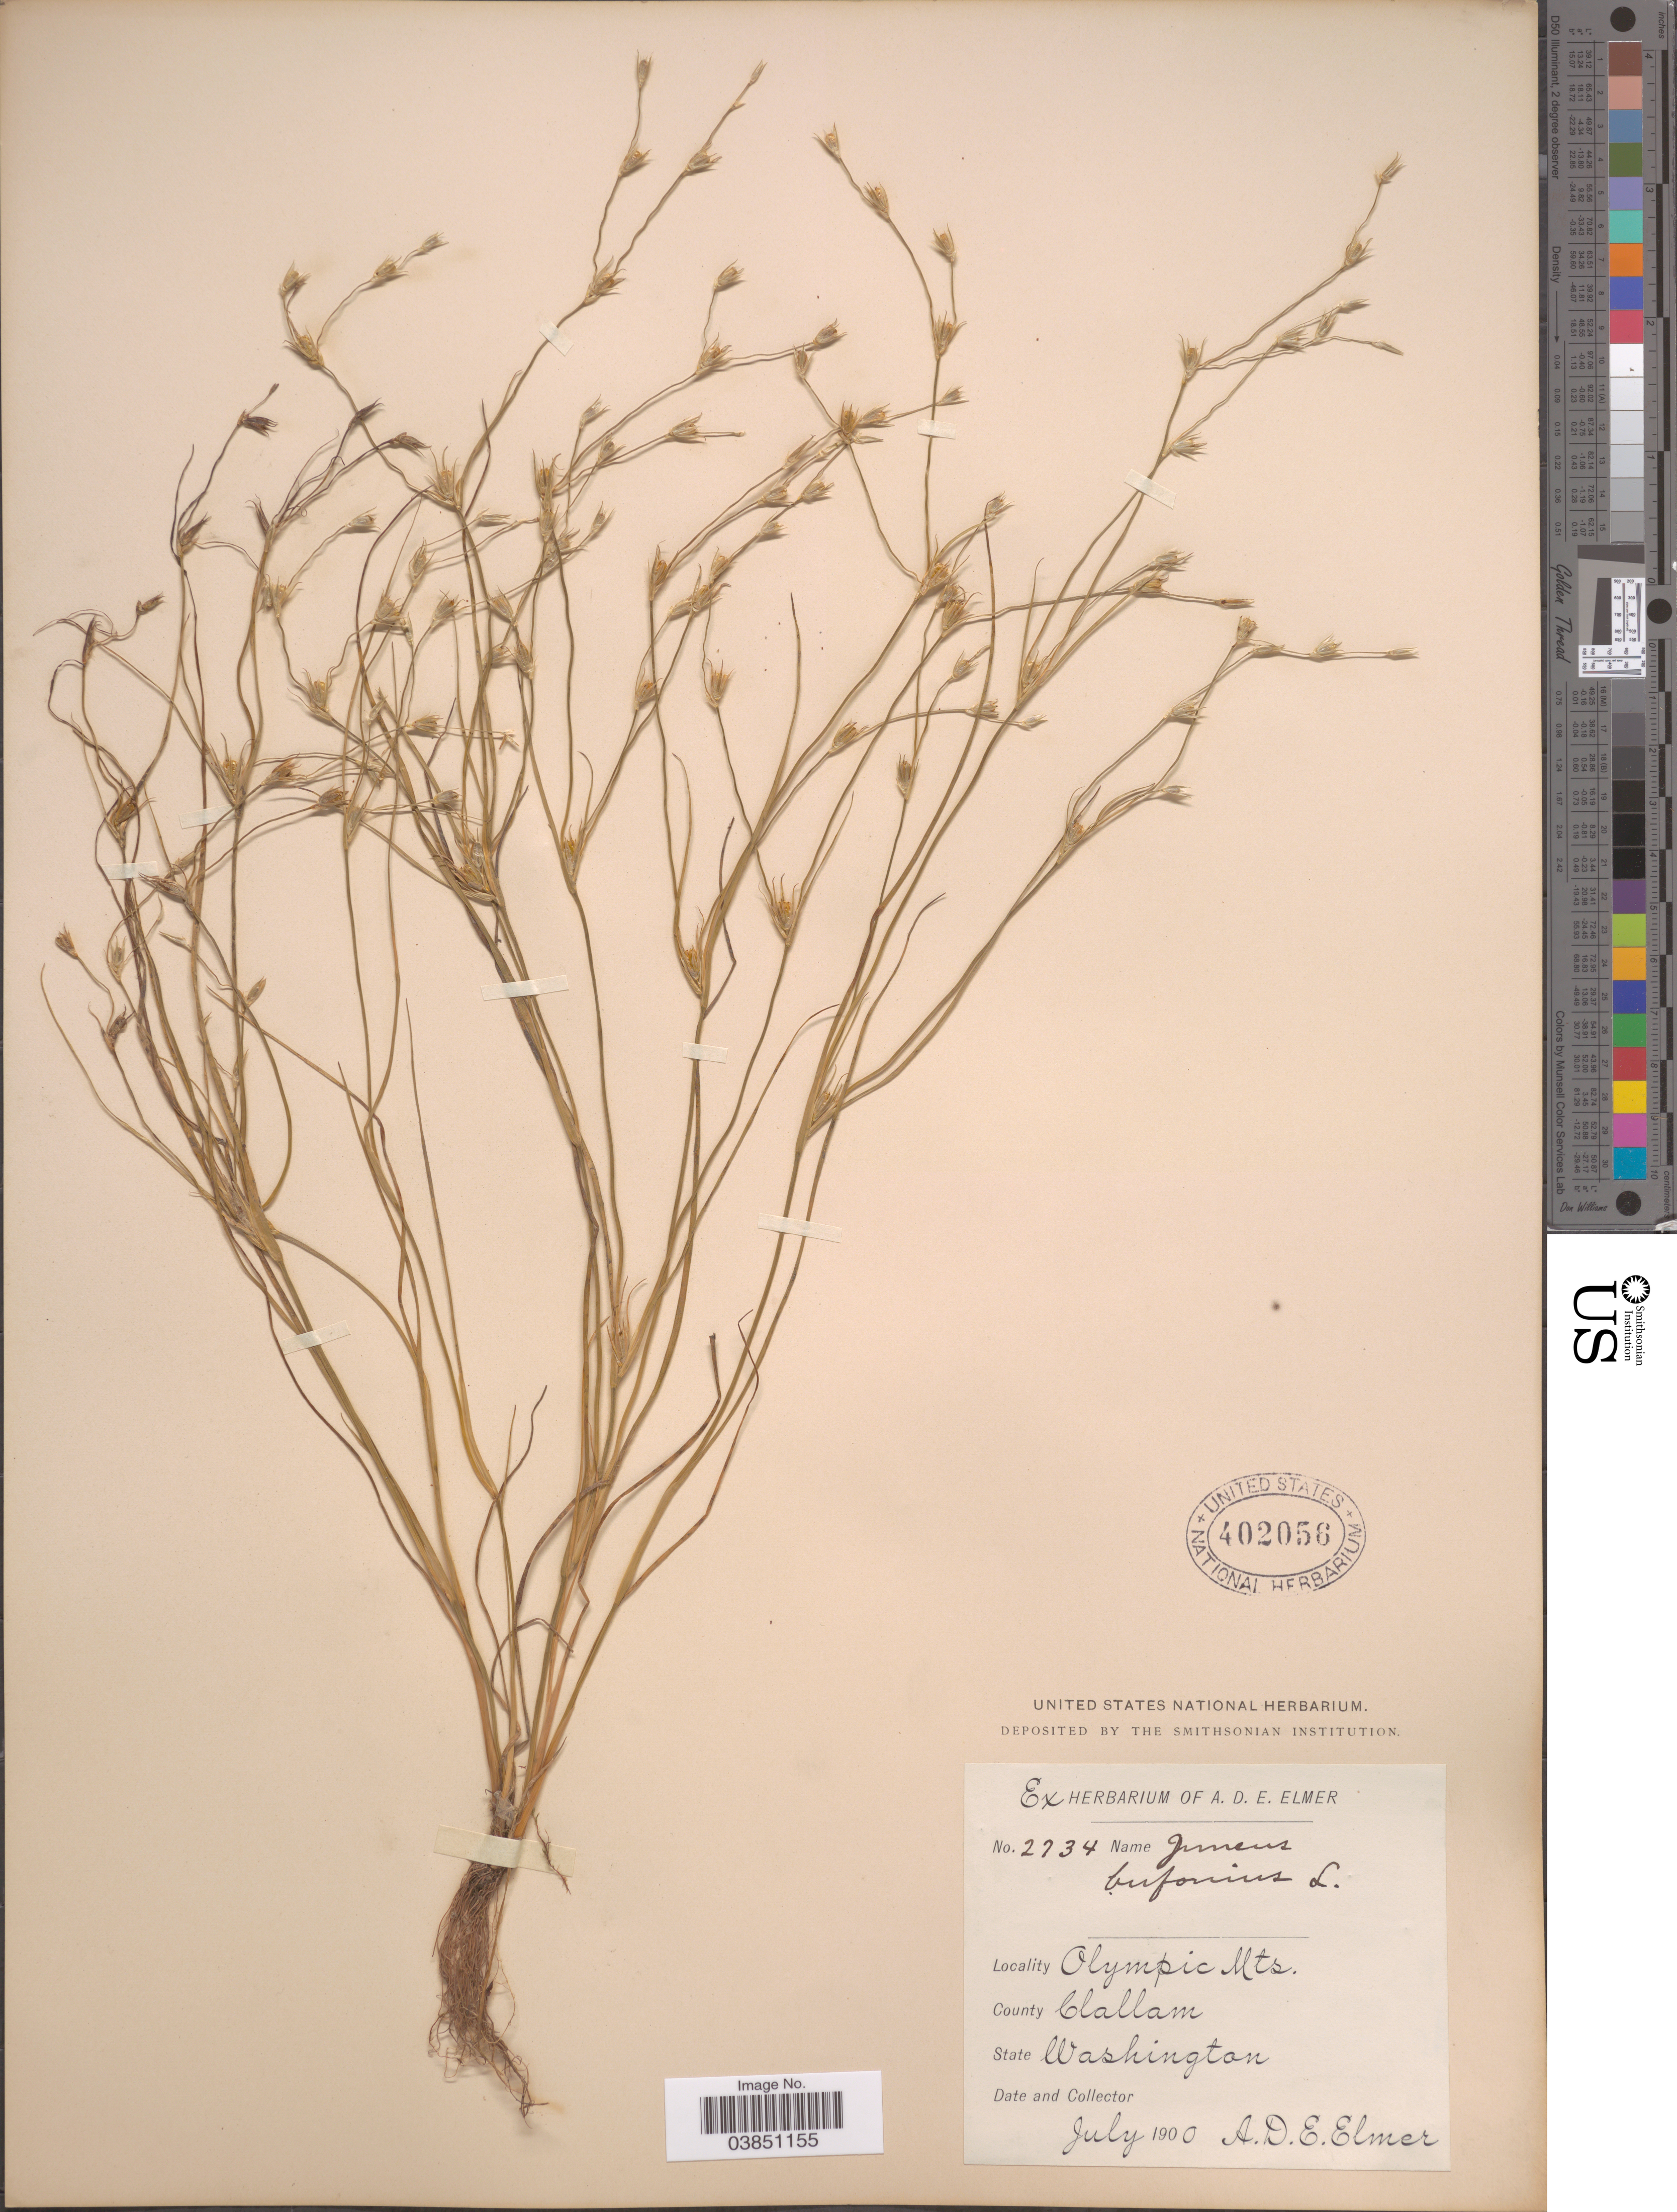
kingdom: Plantae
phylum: Tracheophyta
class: Liliopsida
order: Poales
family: Juncaceae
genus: Juncus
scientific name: Juncus bufonius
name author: L.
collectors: A. D. E. Elmer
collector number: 2734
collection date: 1900-07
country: United States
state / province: Washington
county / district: Clallam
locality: Olympic Mts. County Clallam.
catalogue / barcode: US 402056